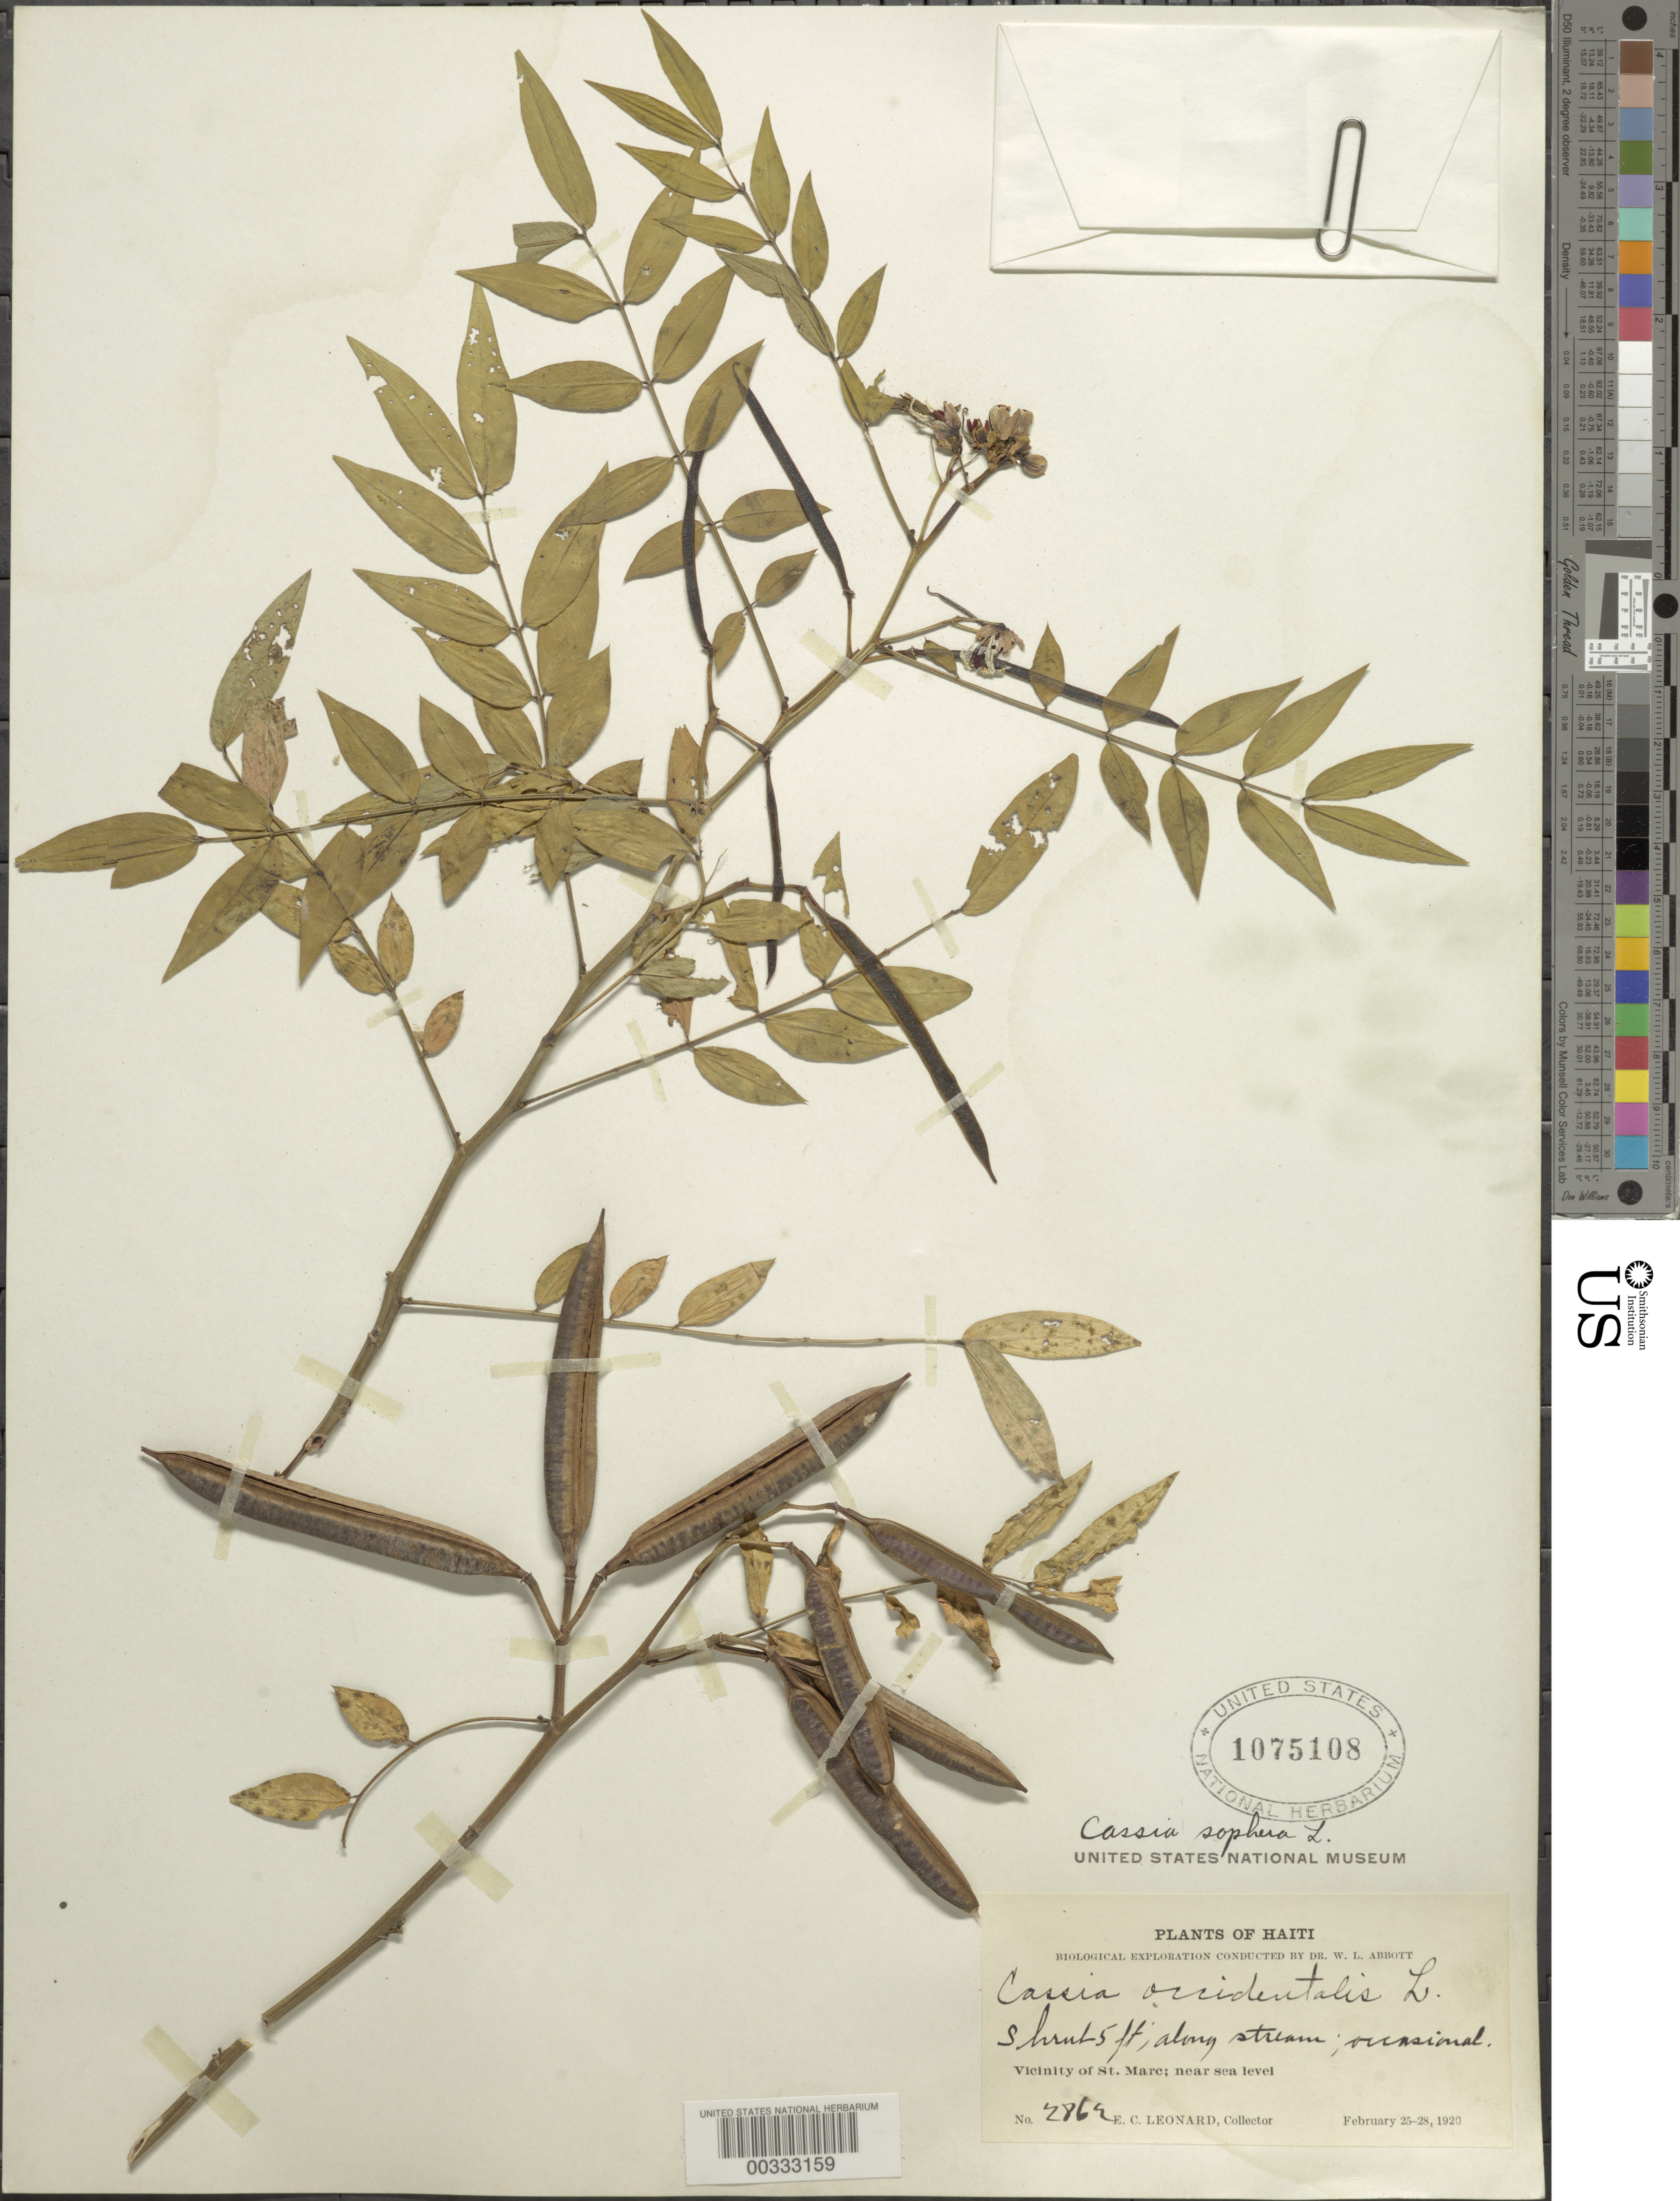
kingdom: Plantae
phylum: Tracheophyta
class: Magnoliopsida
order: Fabales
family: Fabaceae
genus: Senna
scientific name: Senna occidentalis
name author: (L.) Link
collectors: E. C. Leonard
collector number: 286a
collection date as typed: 25 Feb 1920 to 28 Feb 1920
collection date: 1920-02-25/1920-02-28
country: Haiti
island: Hispaniola Island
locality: Vicinity of st. mare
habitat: Along stream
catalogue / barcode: US 1075108